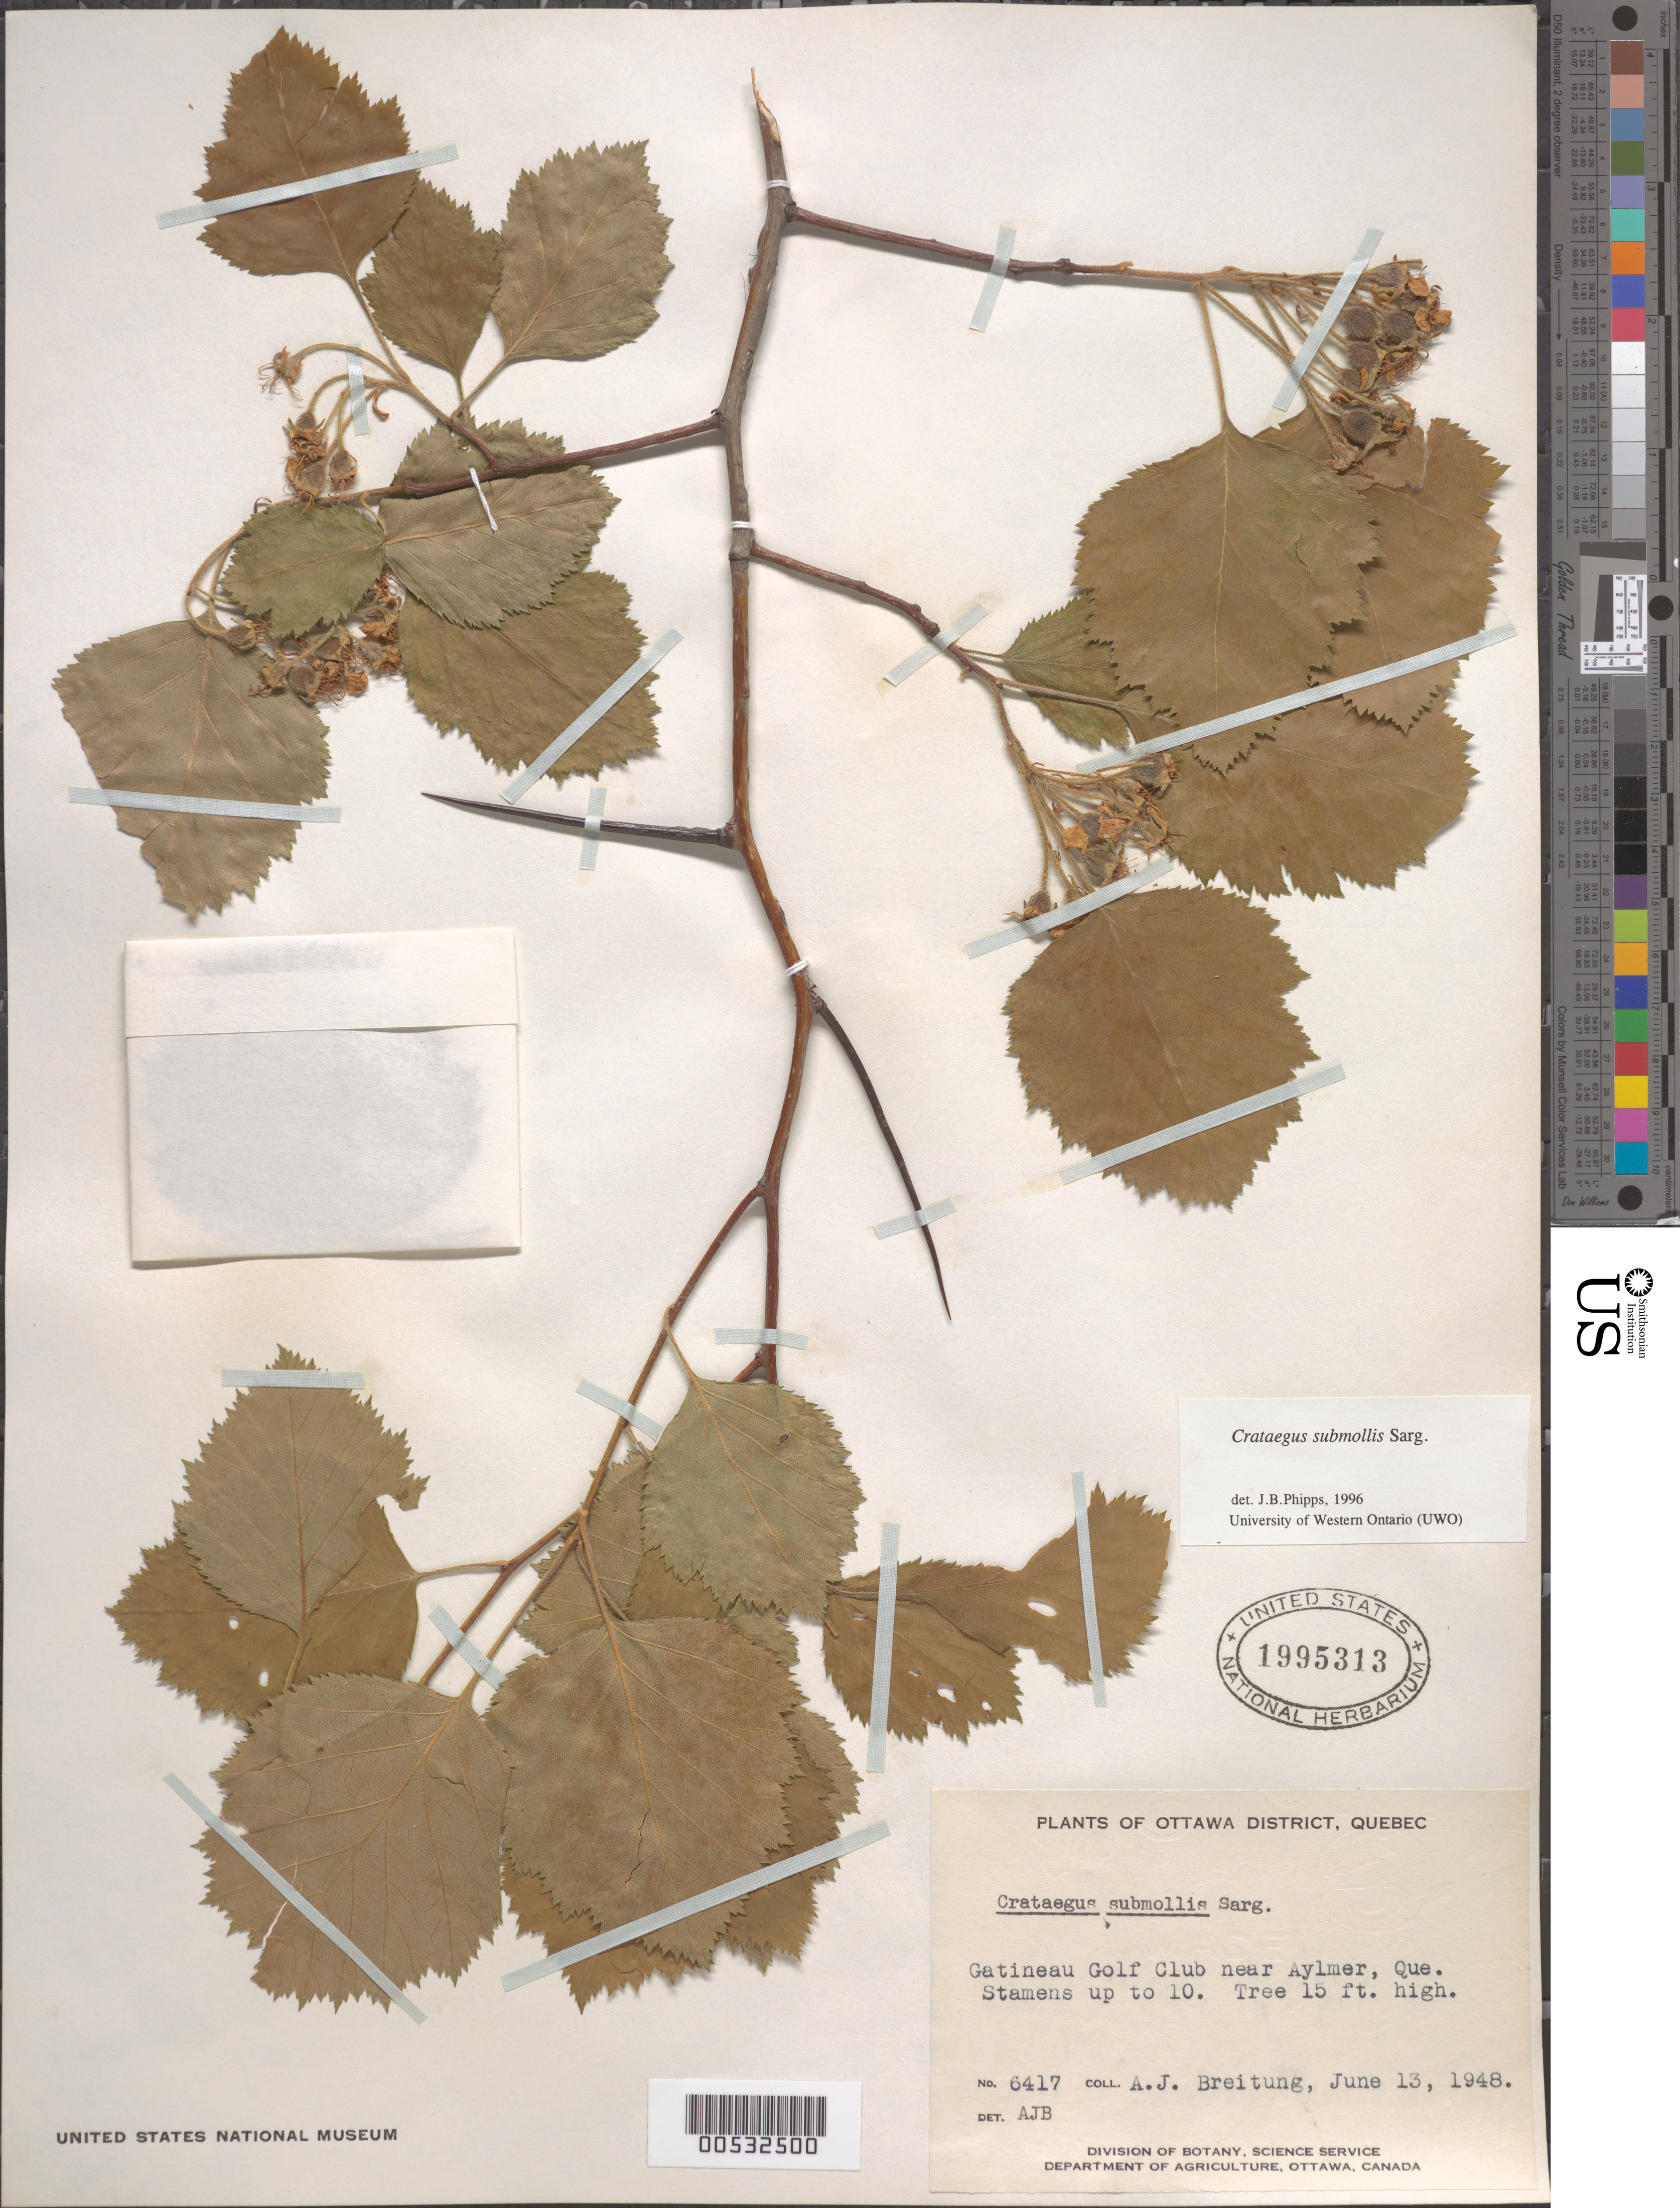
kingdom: Plantae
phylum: Tracheophyta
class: Magnoliopsida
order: Rosales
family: Rosaceae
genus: Crataegus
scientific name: Crataegus submollis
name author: Sarg.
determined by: Breitung, August J. J.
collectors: A. J. Breitung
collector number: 6417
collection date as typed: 13 Jun 1948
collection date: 1948-06-13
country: Canada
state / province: Quebec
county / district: L'Outaouais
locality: Gatineau Golf Club near Aylmer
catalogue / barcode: US 1995313